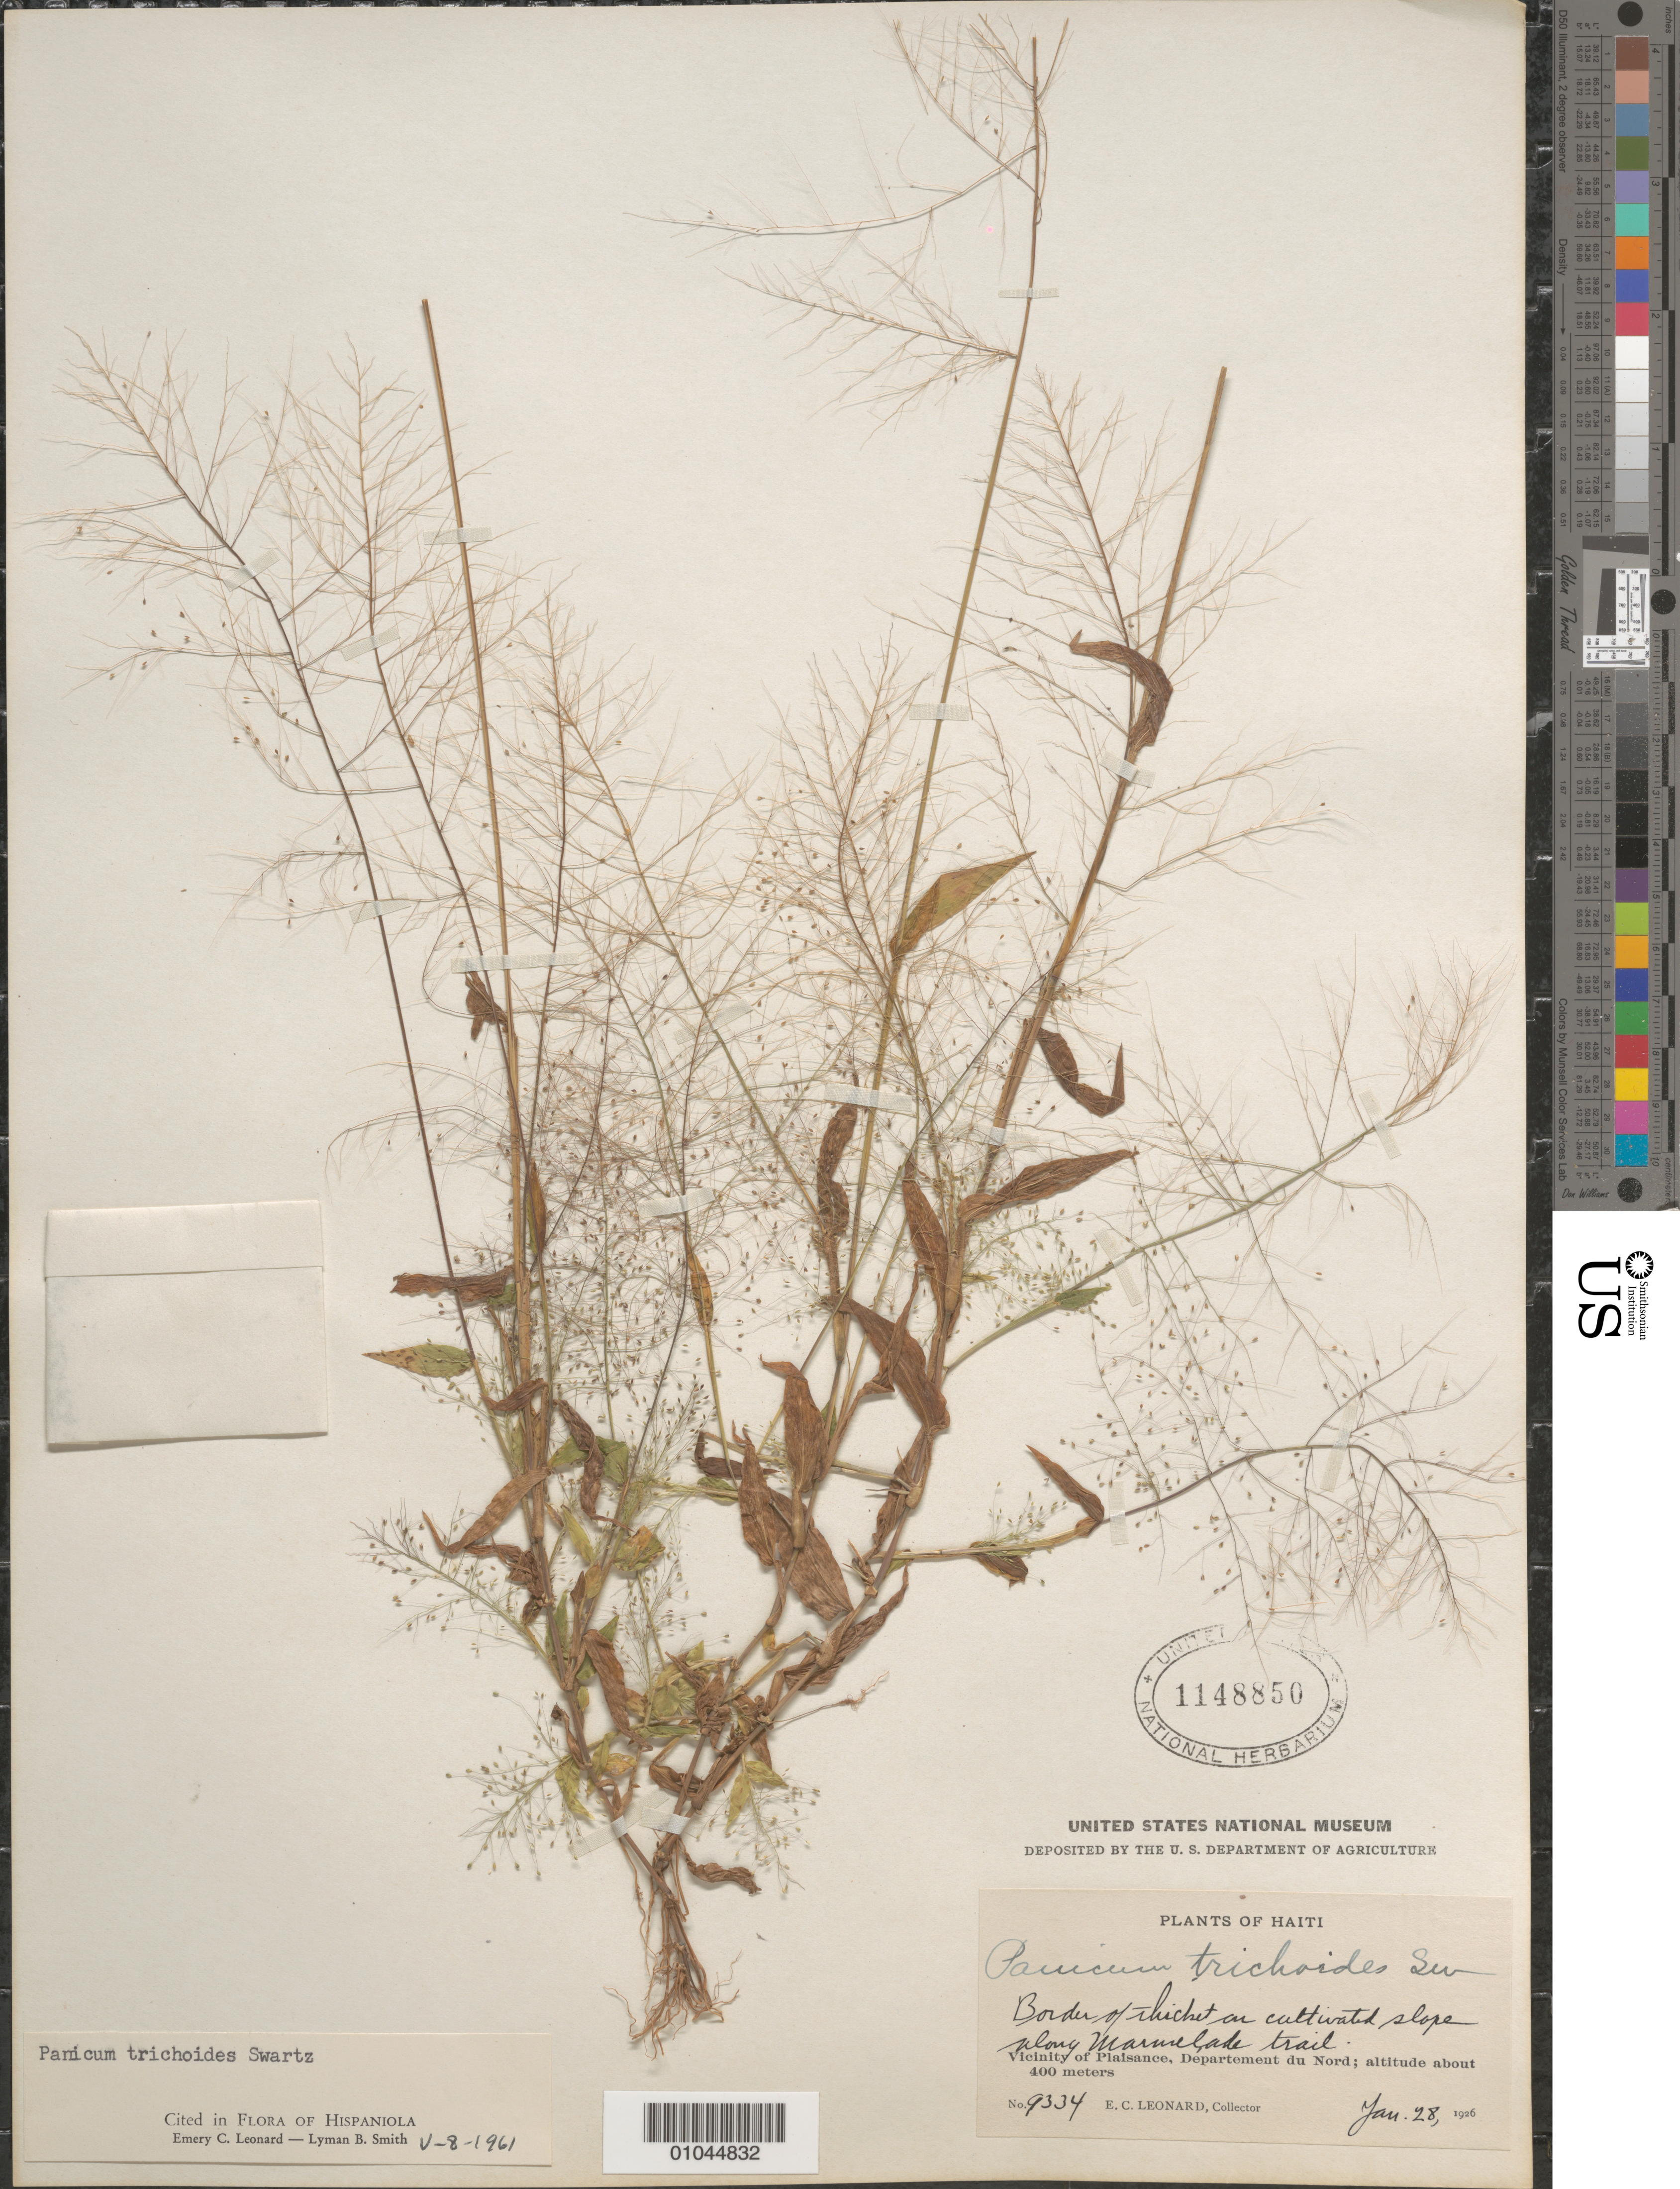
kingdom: Plantae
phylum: Tracheophyta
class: Liliopsida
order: Poales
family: Poaceae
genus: Panicum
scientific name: Panicum trichoides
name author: Sw.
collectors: E. C. Leonard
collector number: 9334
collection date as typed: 28 Jan 1926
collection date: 1926-01-28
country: Haiti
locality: Vicinity of Plaisance, Departement du Nord, along Marmelade trail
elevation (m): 400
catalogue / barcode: US 1148850